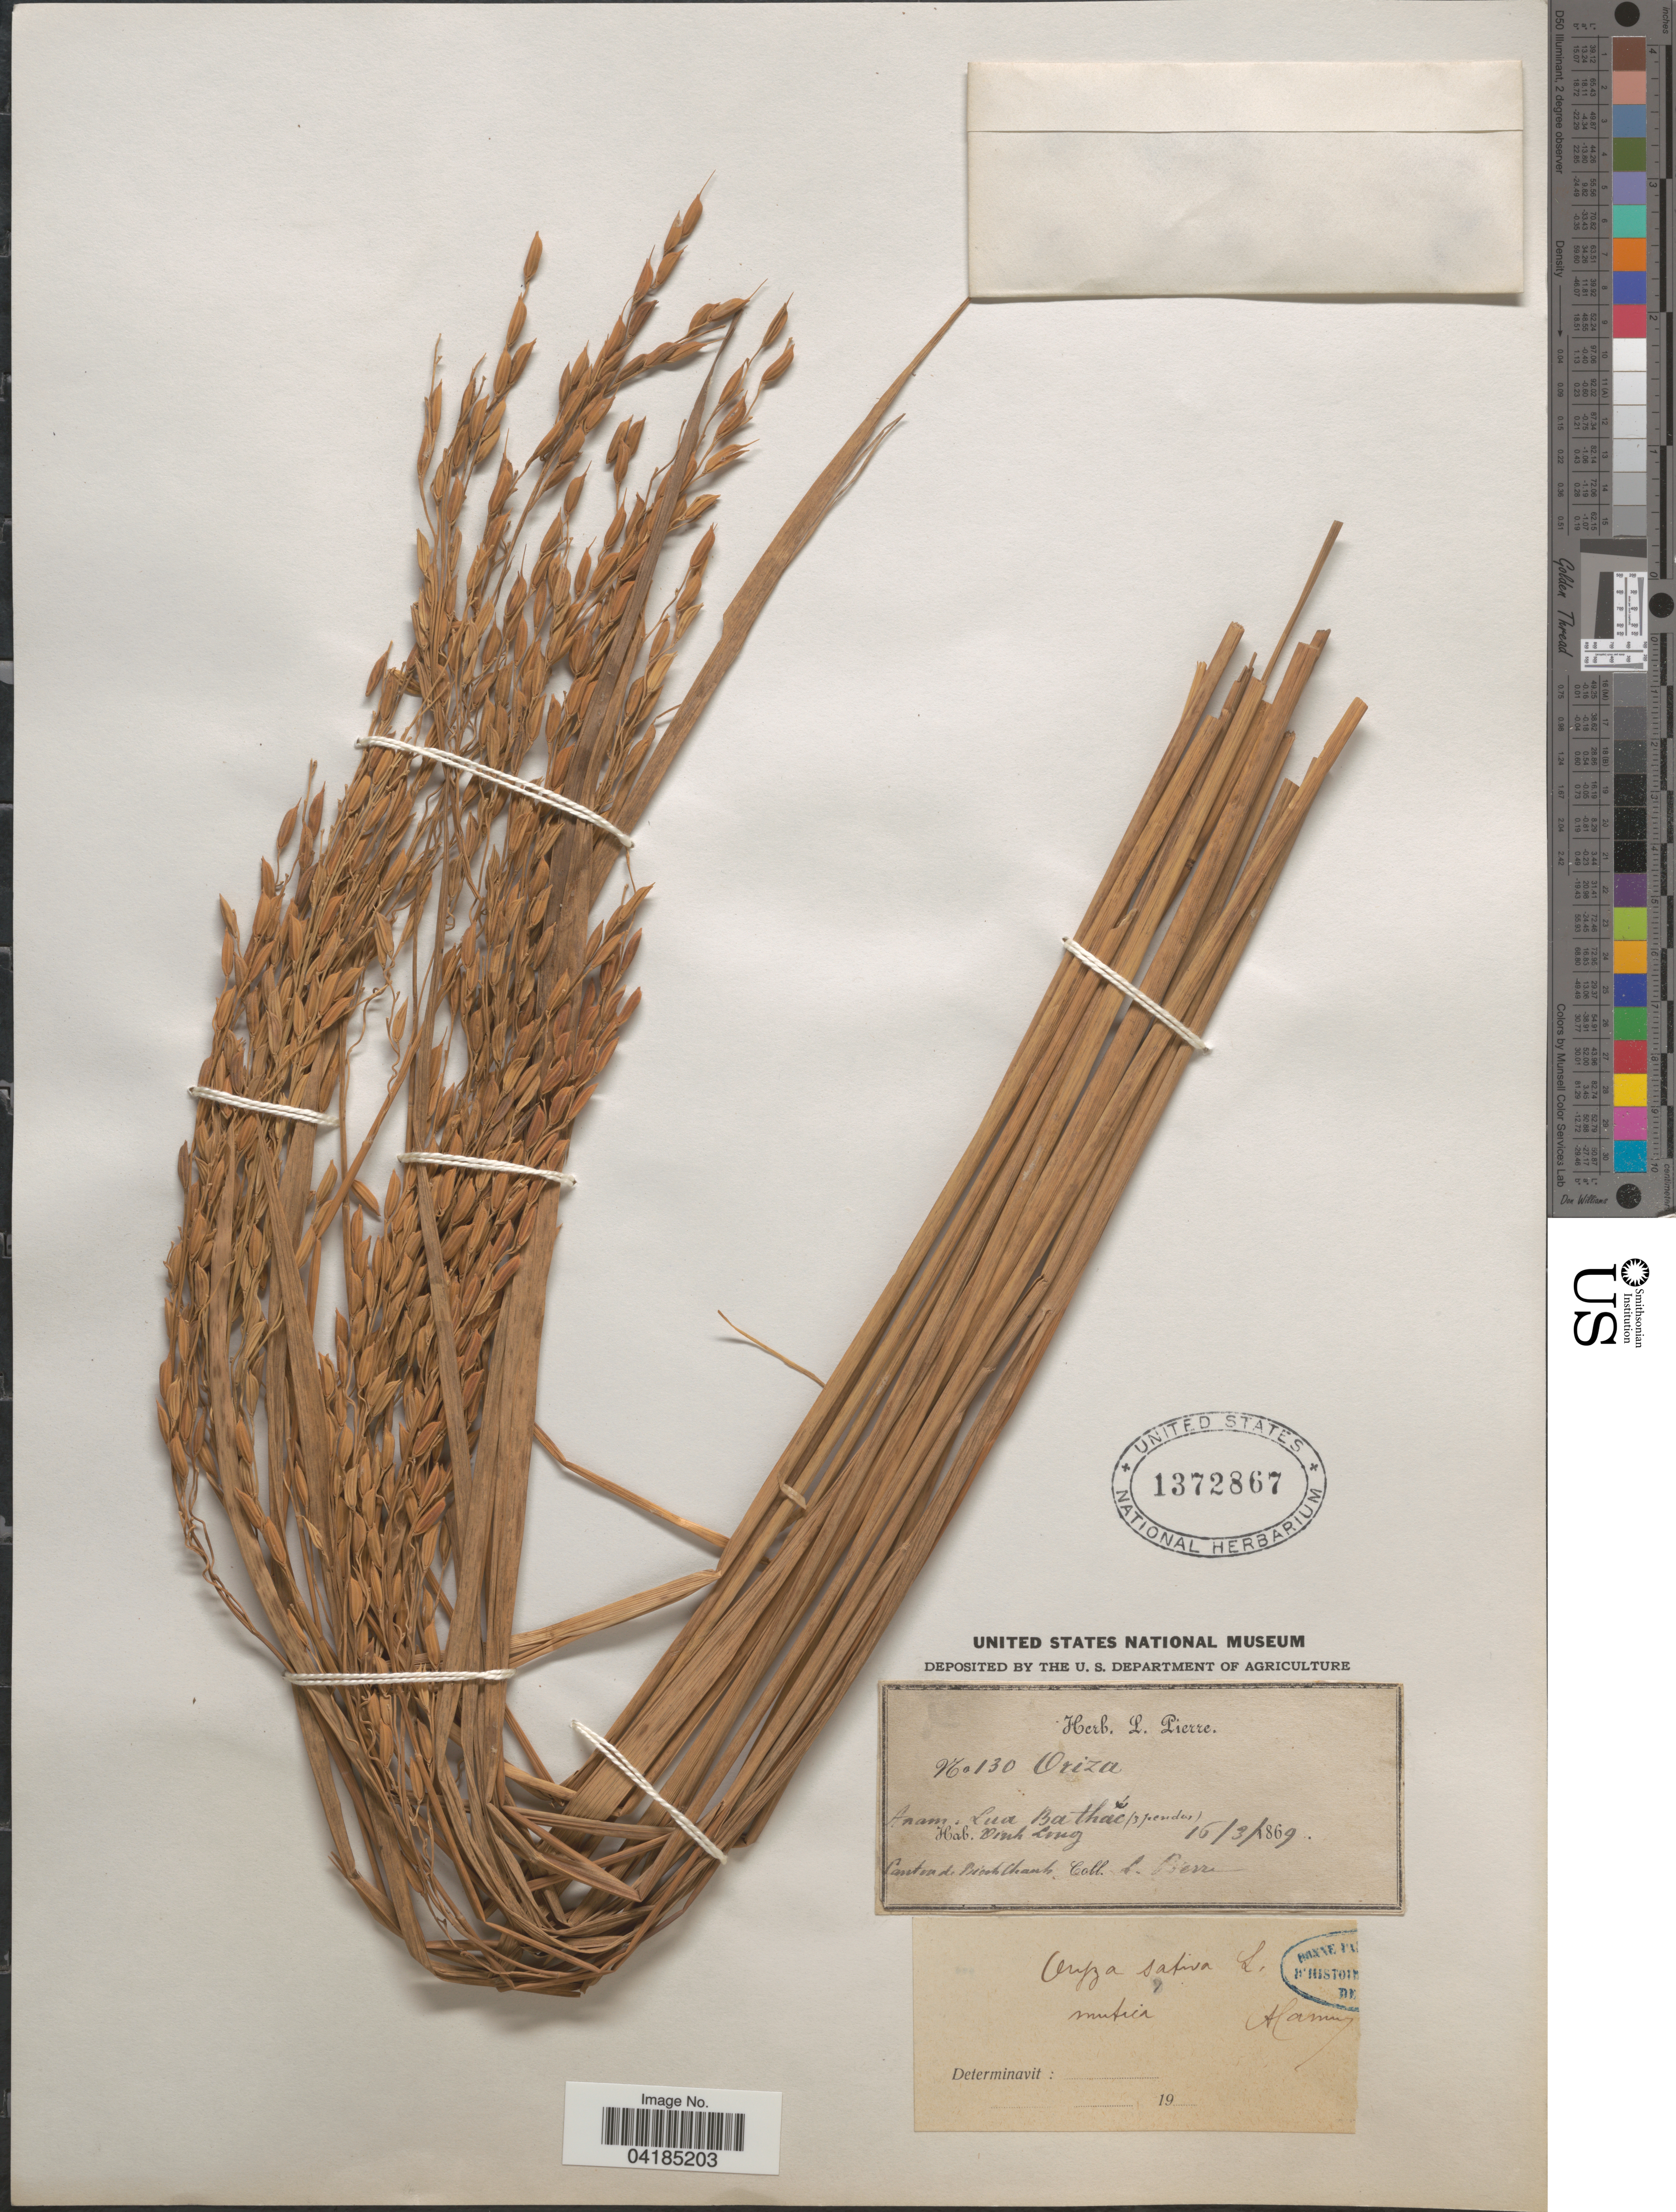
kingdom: Plantae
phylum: Tracheophyta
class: Liliopsida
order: Poales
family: Poaceae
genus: Oryza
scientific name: Oryza sativa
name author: L.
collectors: L. Pierre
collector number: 130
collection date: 1869-03-16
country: Vietnam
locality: Anam. Lua Bathac.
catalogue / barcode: US 1372867